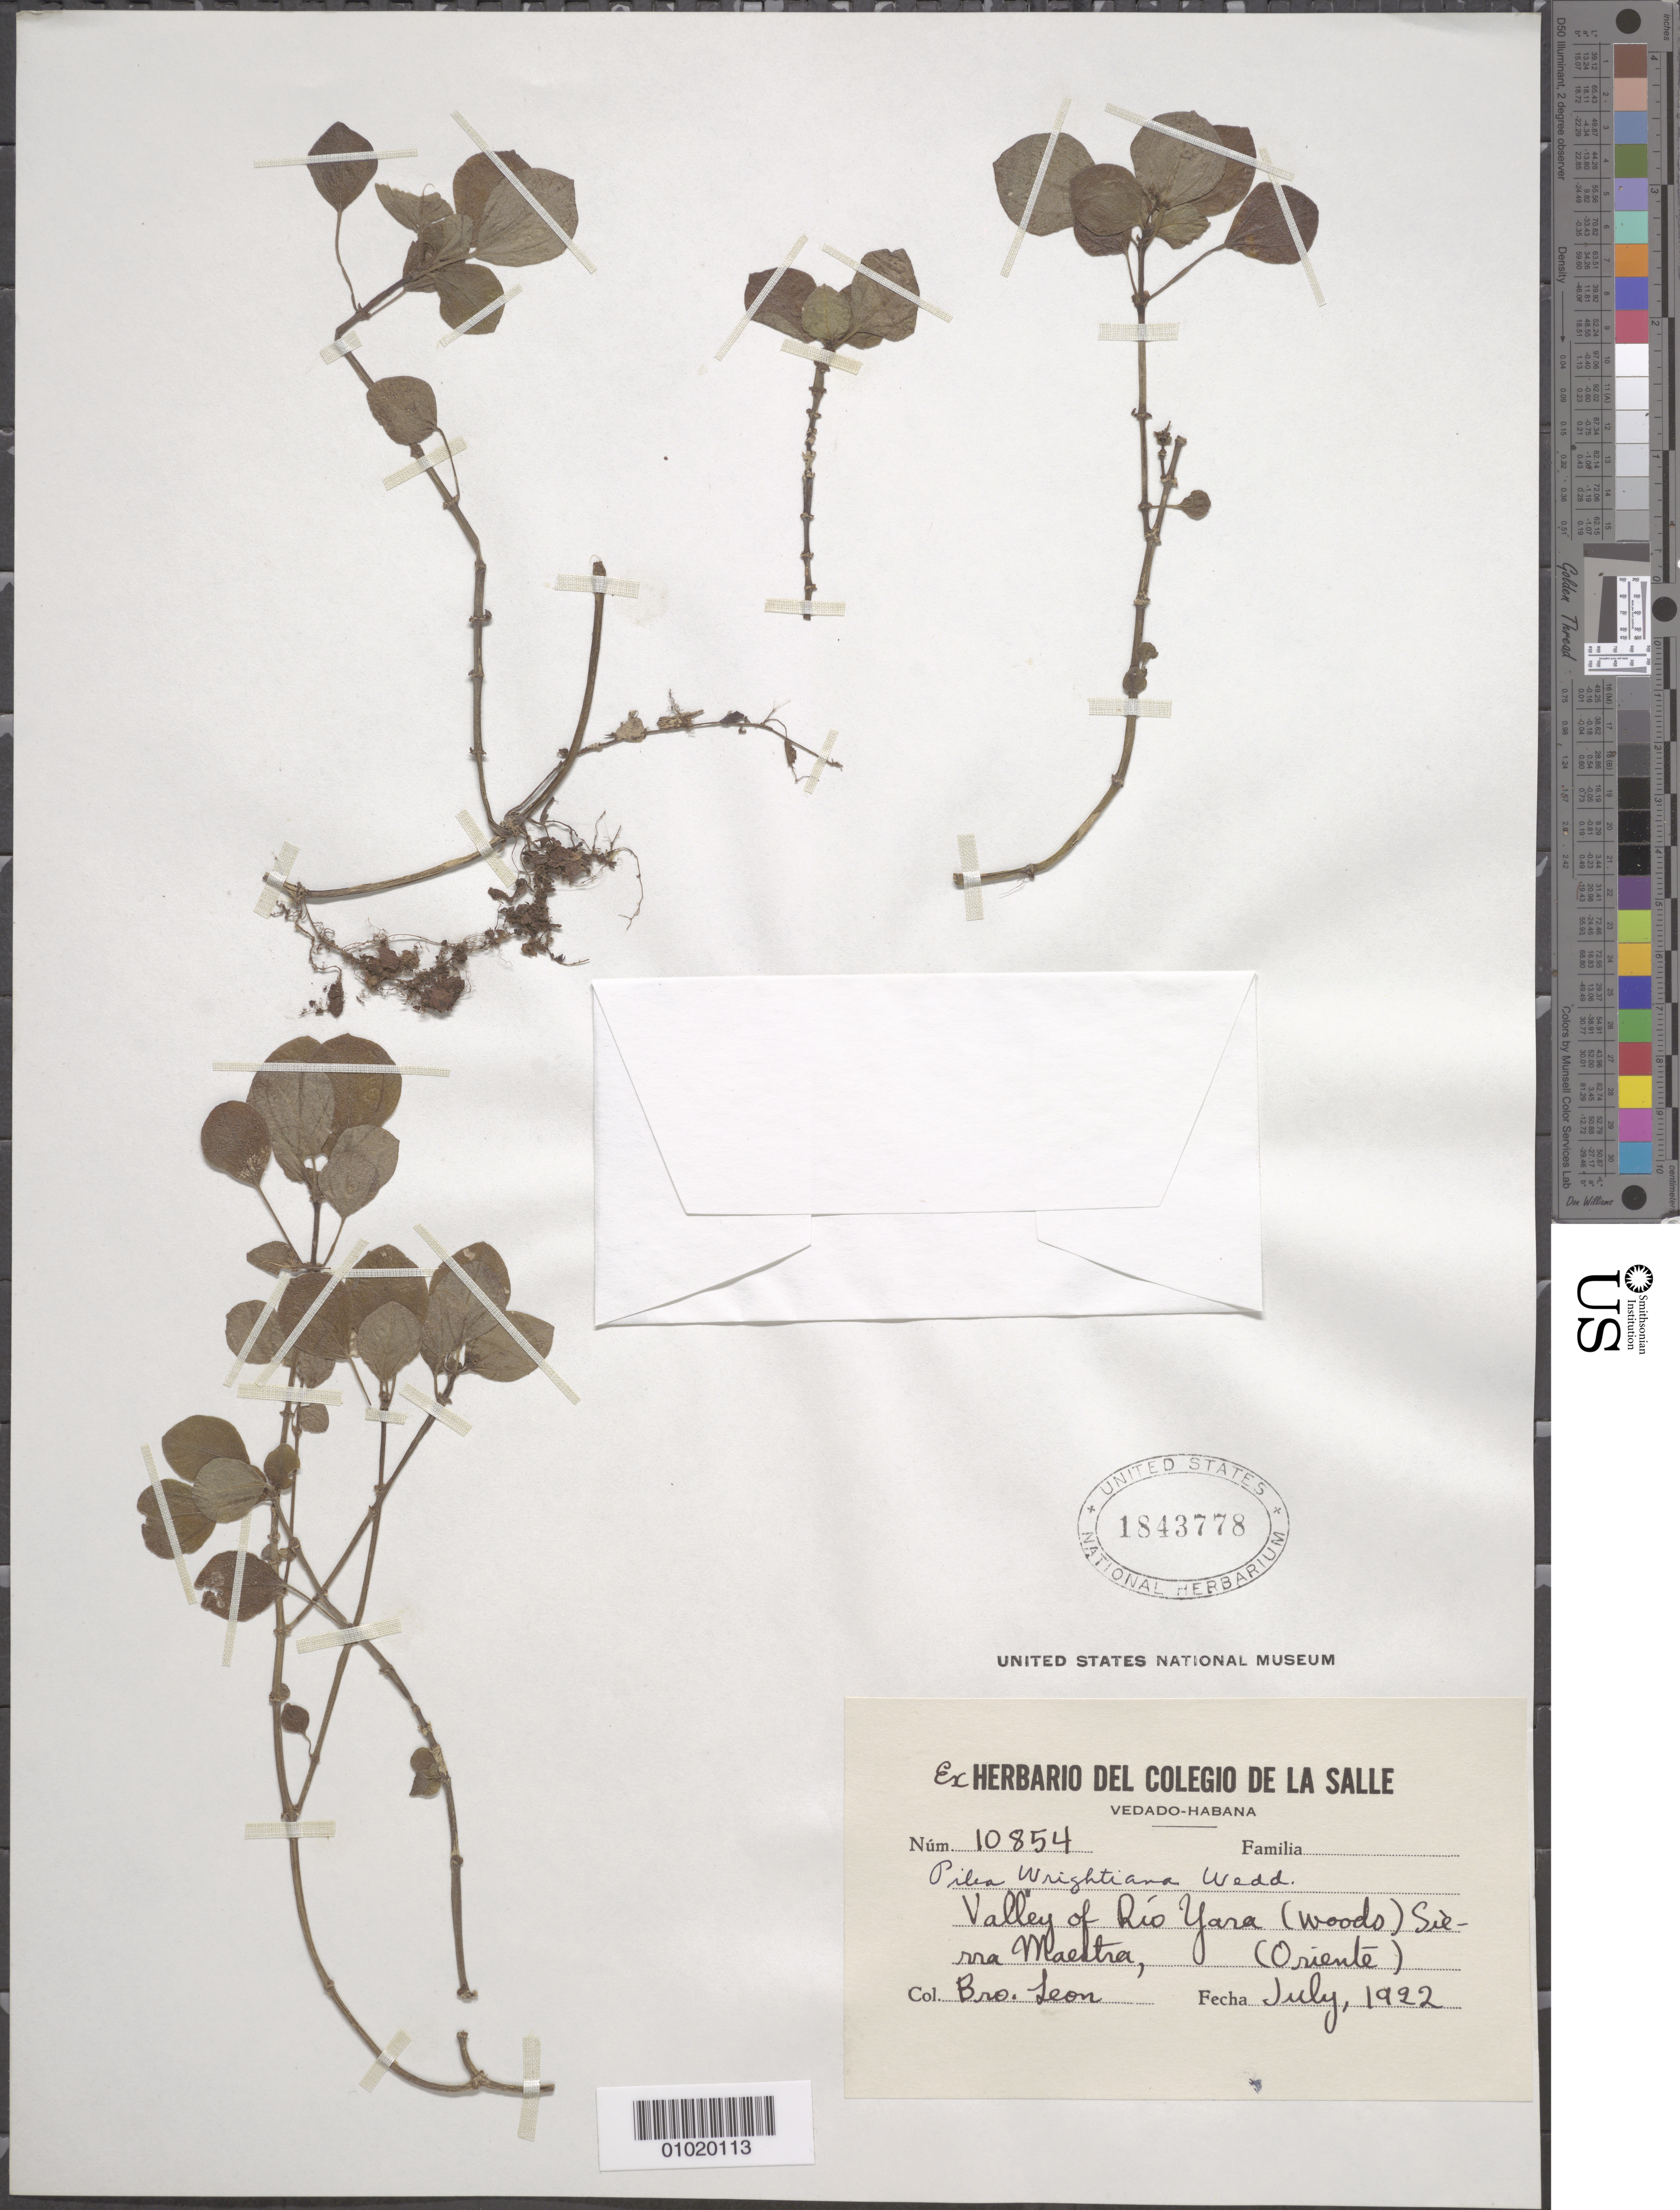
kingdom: Plantae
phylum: Tracheophyta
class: Magnoliopsida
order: Rosales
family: Urticaceae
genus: Pilea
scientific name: Pilea wrightiana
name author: Wedd.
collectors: Bro. León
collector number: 10854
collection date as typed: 01 Jul 1922 to 31 Jul 1922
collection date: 1922-07-01/1922-07-31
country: Cuba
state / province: Oriente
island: Cuba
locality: Valley of Rio Yara (woods) Sierra Maestra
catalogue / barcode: US 1843778